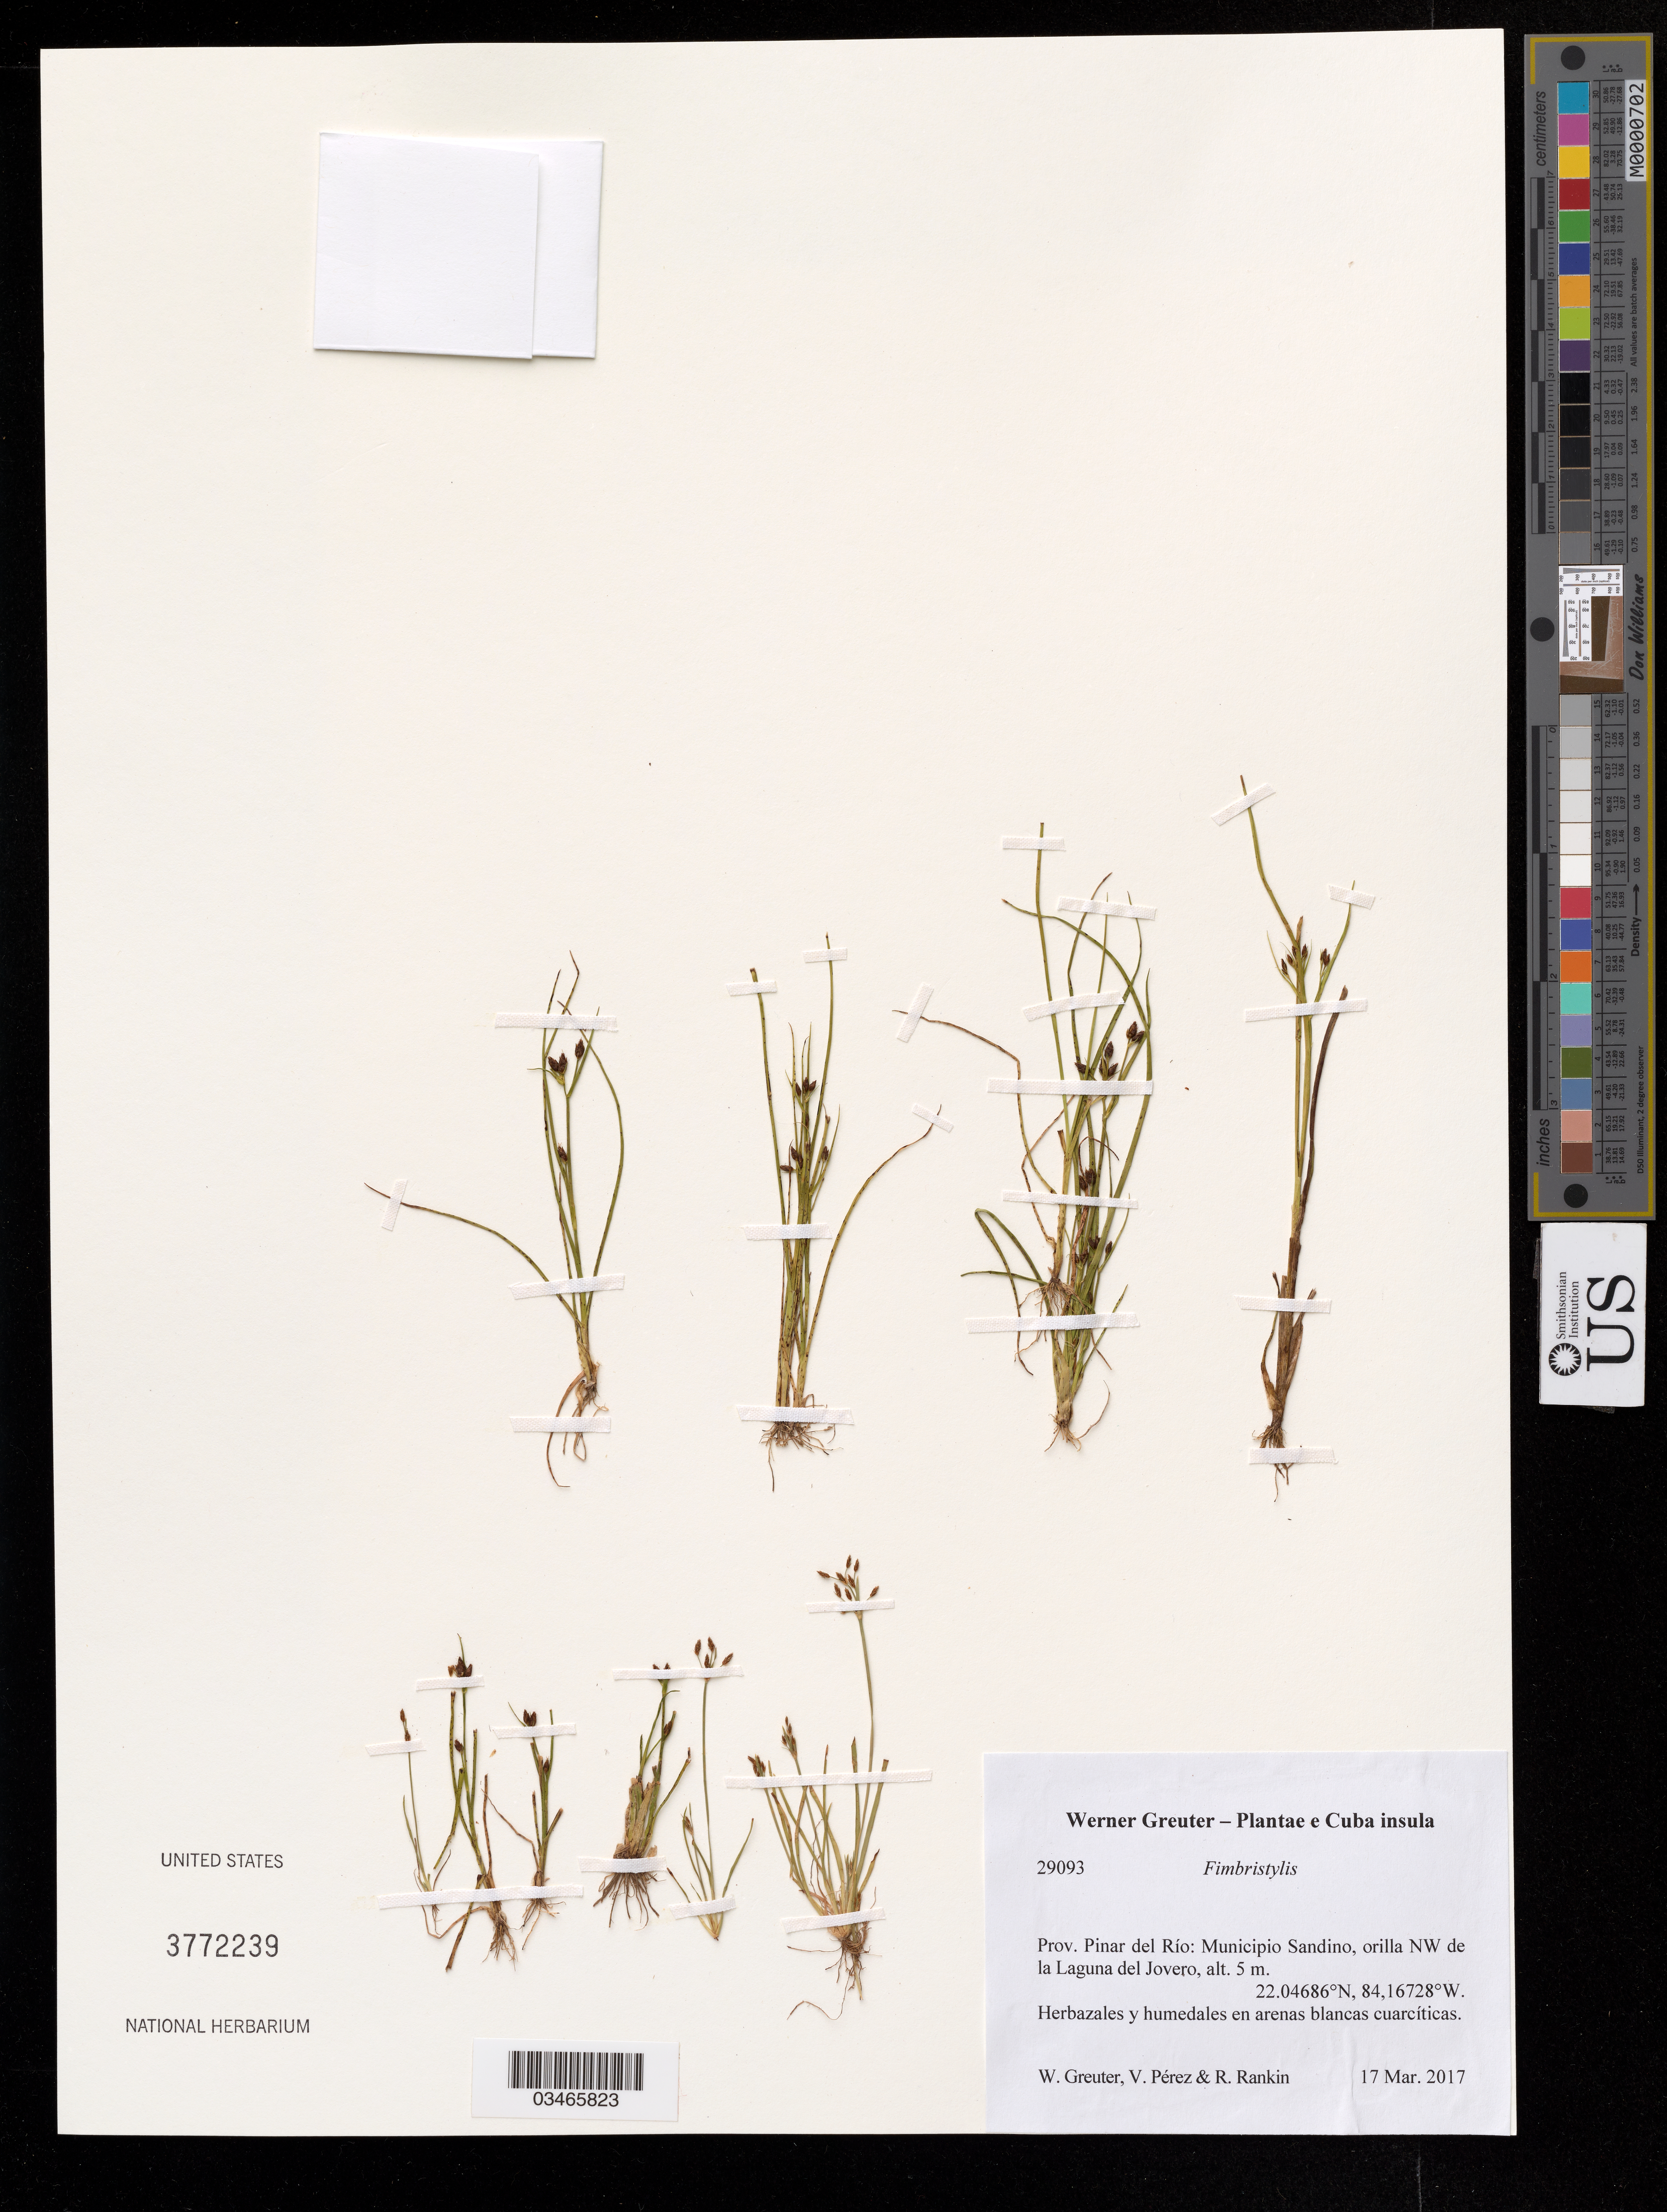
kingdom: Plantae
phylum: Tracheophyta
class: Liliopsida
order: Poales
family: Cyperaceae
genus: Fimbristylis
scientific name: Fimbristylis sp.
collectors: W. Greuter, V. Perez & R. Rankin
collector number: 29093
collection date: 2017-03-17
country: Cuba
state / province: Pinar del Río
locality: Municipio Sandino, orilla NW de la Laguna del Jovero.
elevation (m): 5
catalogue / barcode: US 3772239